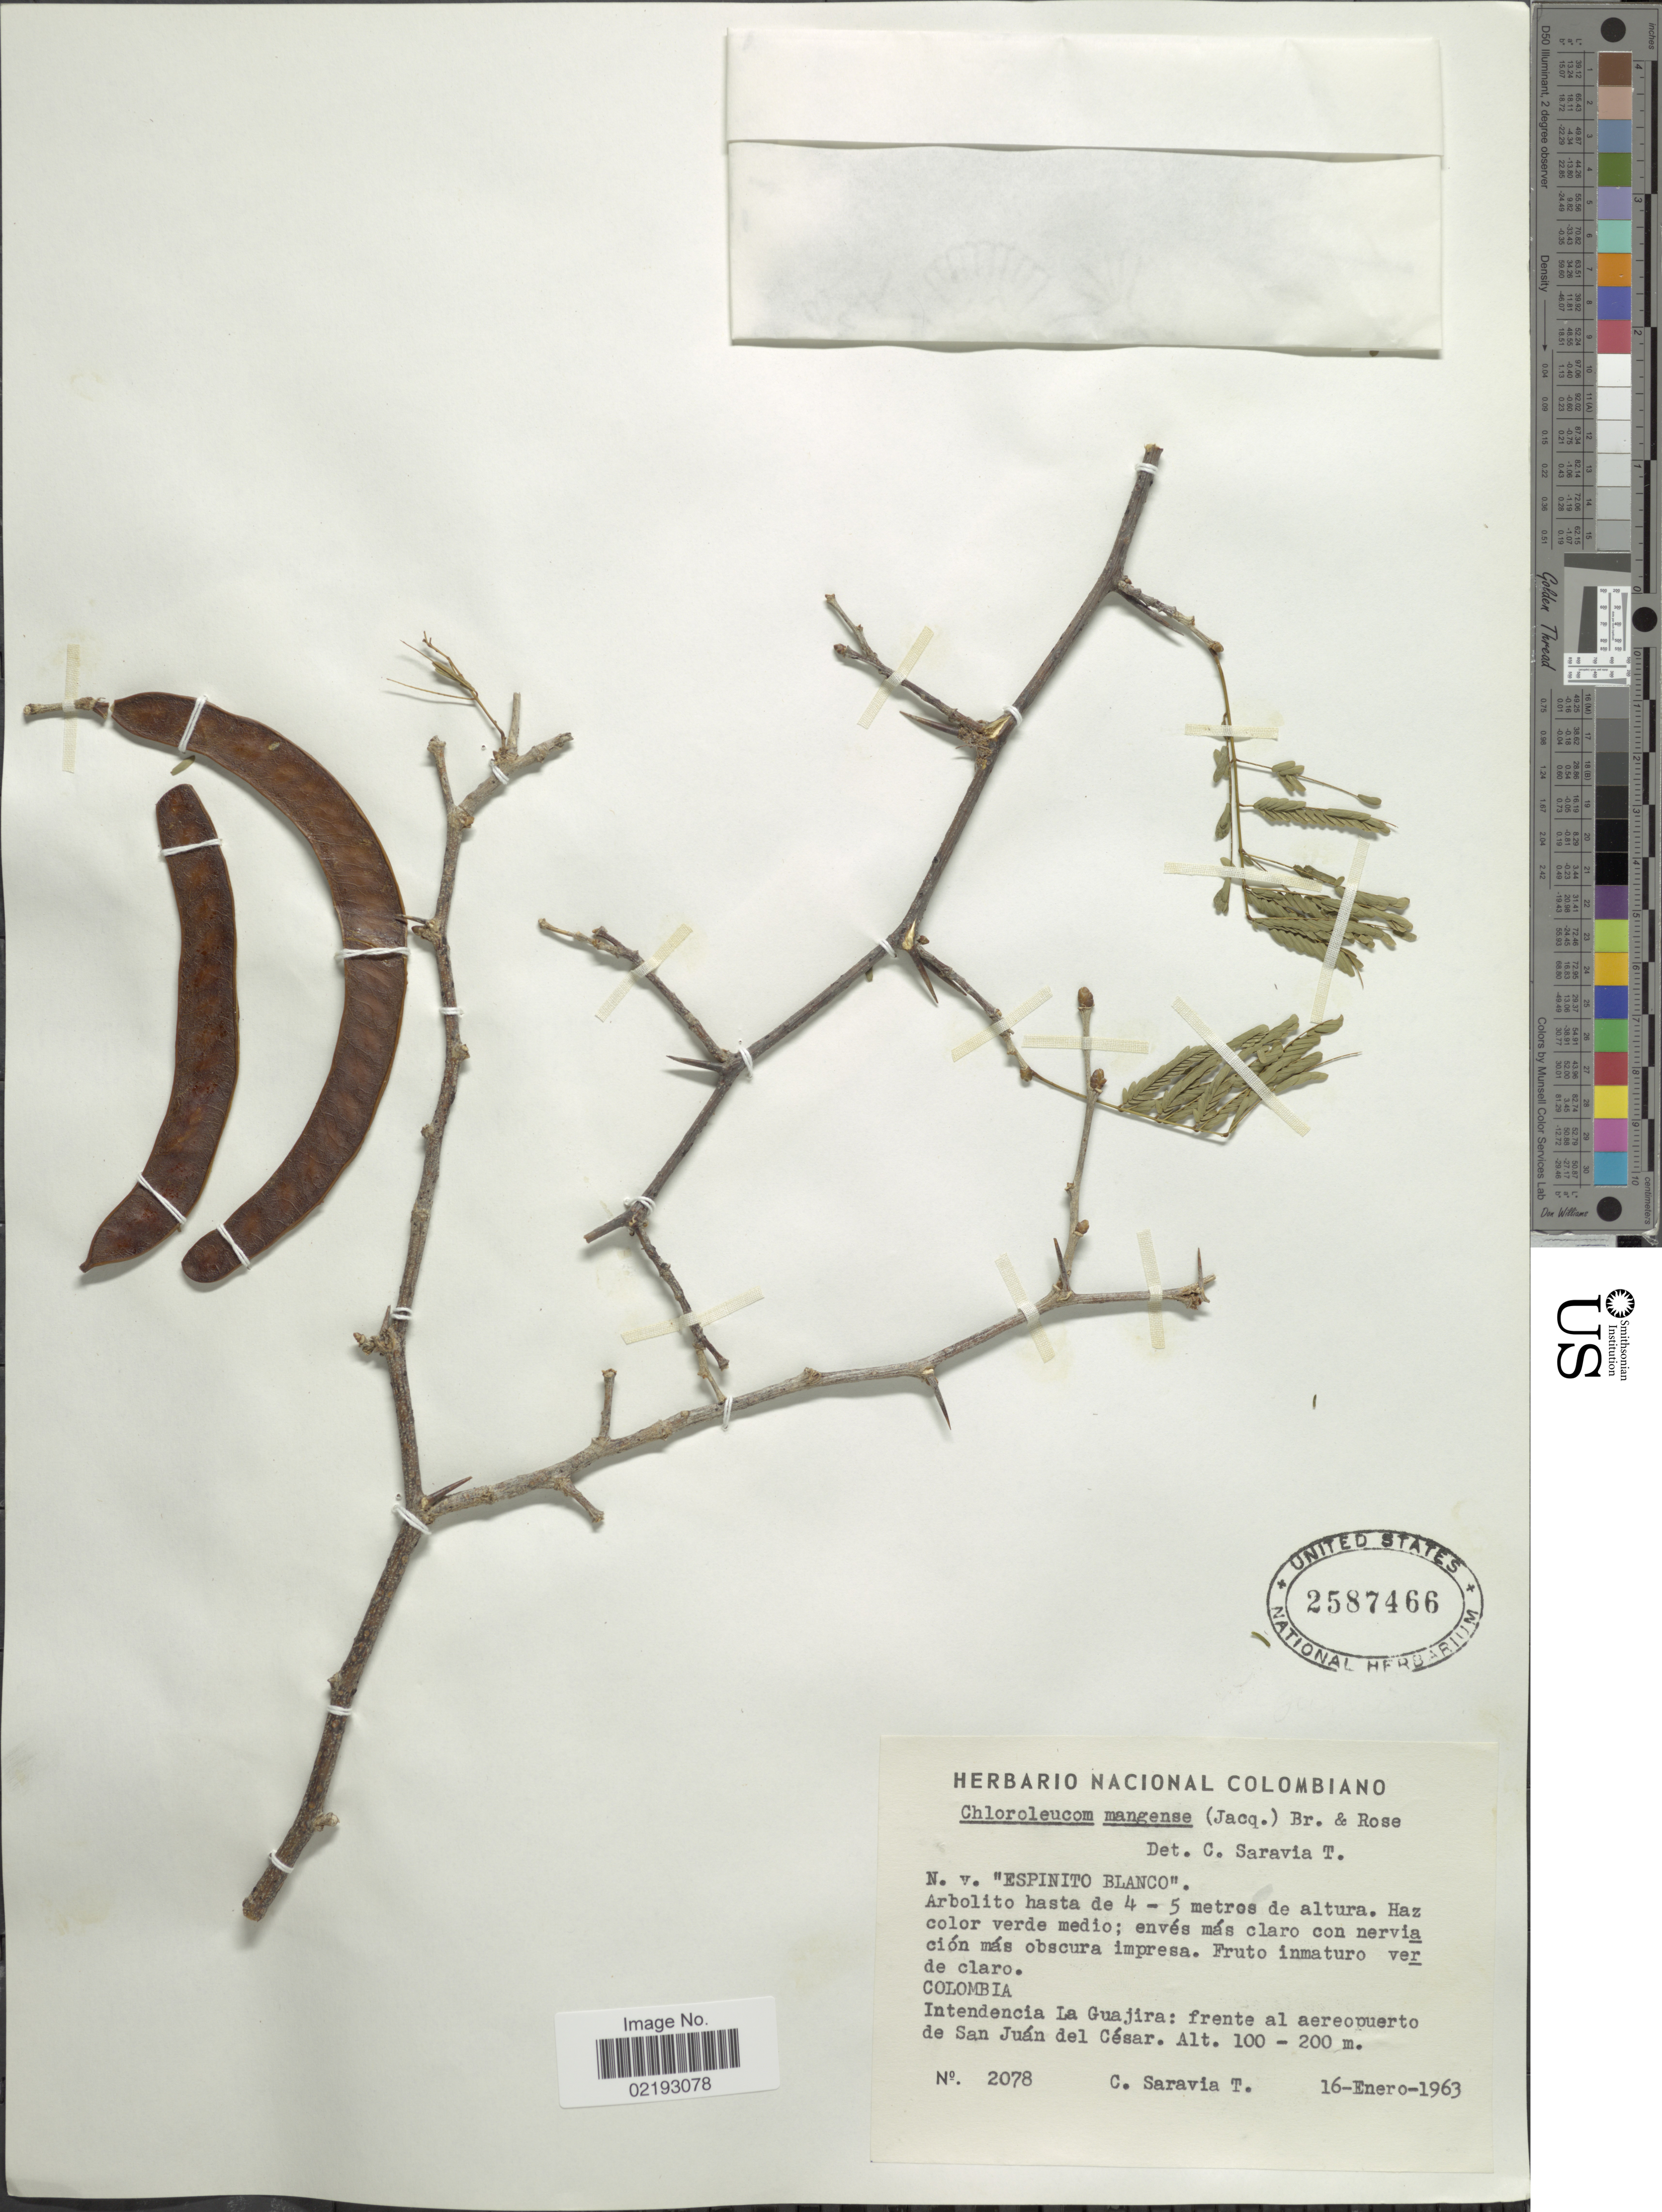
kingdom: Plantae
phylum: Tracheophyta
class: Magnoliopsida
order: Fabales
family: Fabaceae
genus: Chloroleucon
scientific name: Chloroleucon mangense var. mangense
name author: (Jacq.) Britton & Rose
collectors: C. Saravia T.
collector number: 2078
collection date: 1963-01-16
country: Colombia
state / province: La Guajira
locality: Frente al aereopuerto de San Juan del Cesar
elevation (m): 100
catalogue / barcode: US 2587466